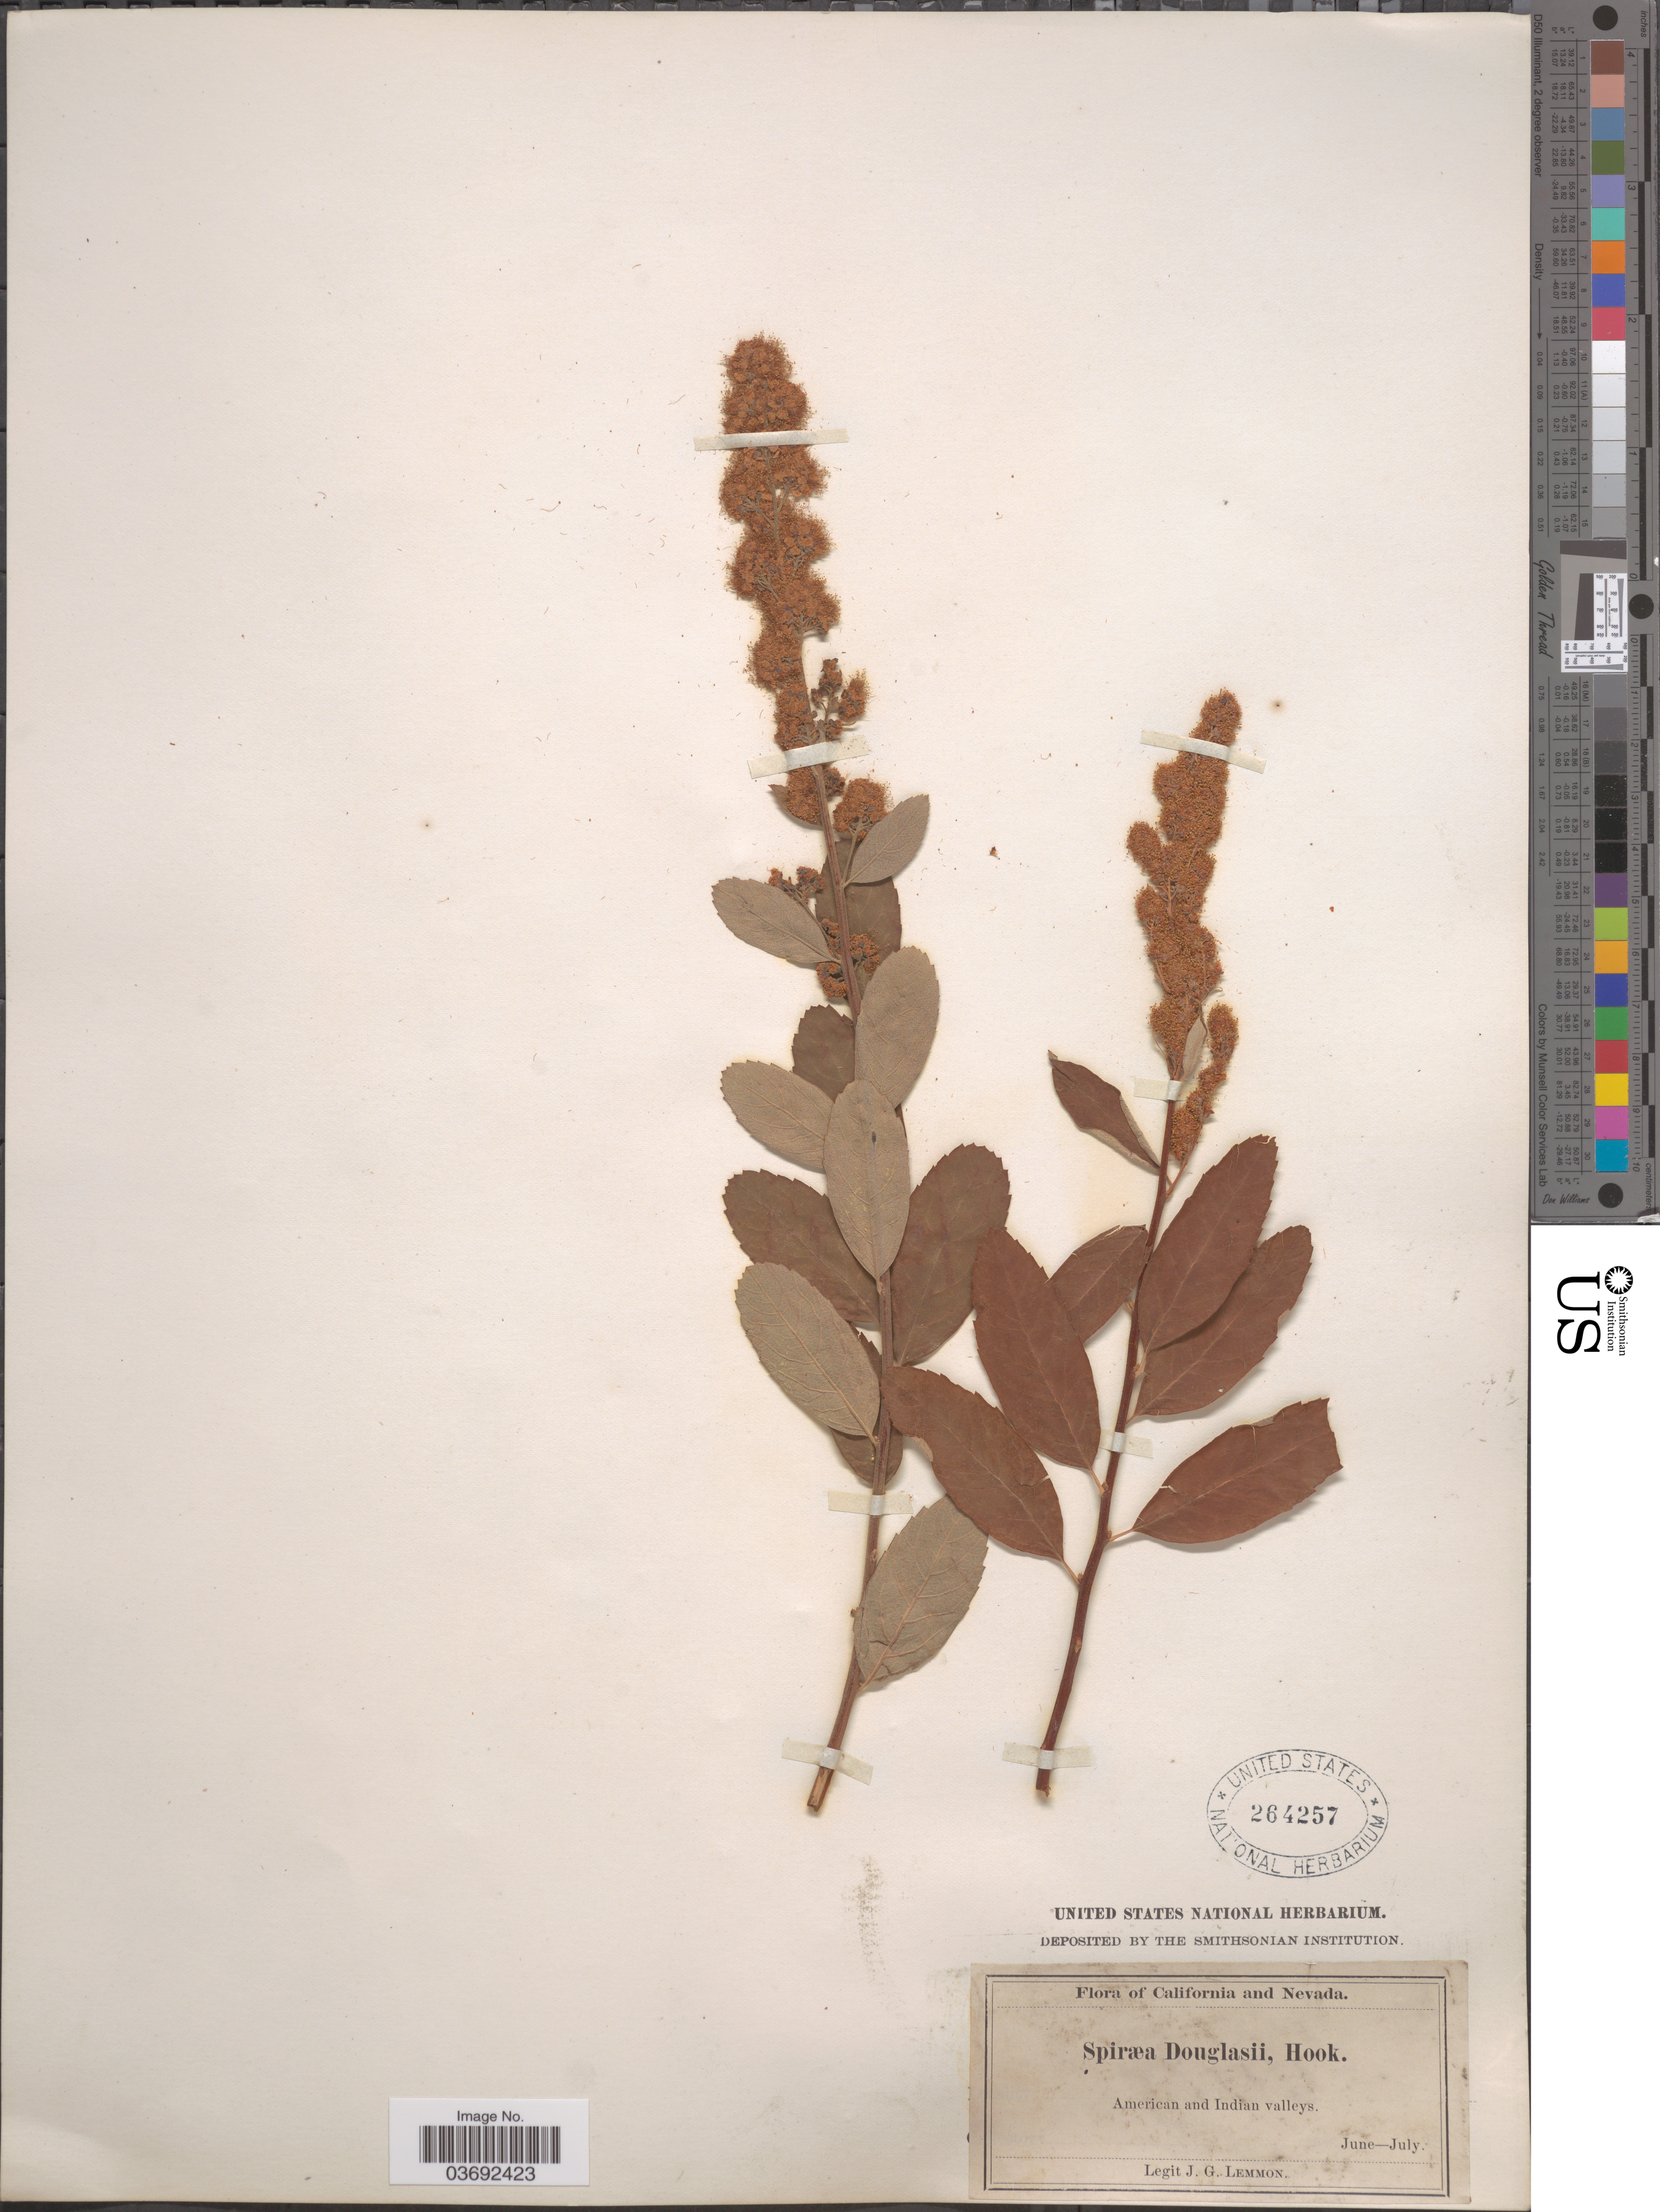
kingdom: Plantae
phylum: Tracheophyta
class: Magnoliopsida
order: Rosales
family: Rosaceae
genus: Spiraea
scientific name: Spiraea douglasii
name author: Hook.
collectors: J. Lemmon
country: United States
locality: California and Nevada. American and Indian valleys.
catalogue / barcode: US 264257